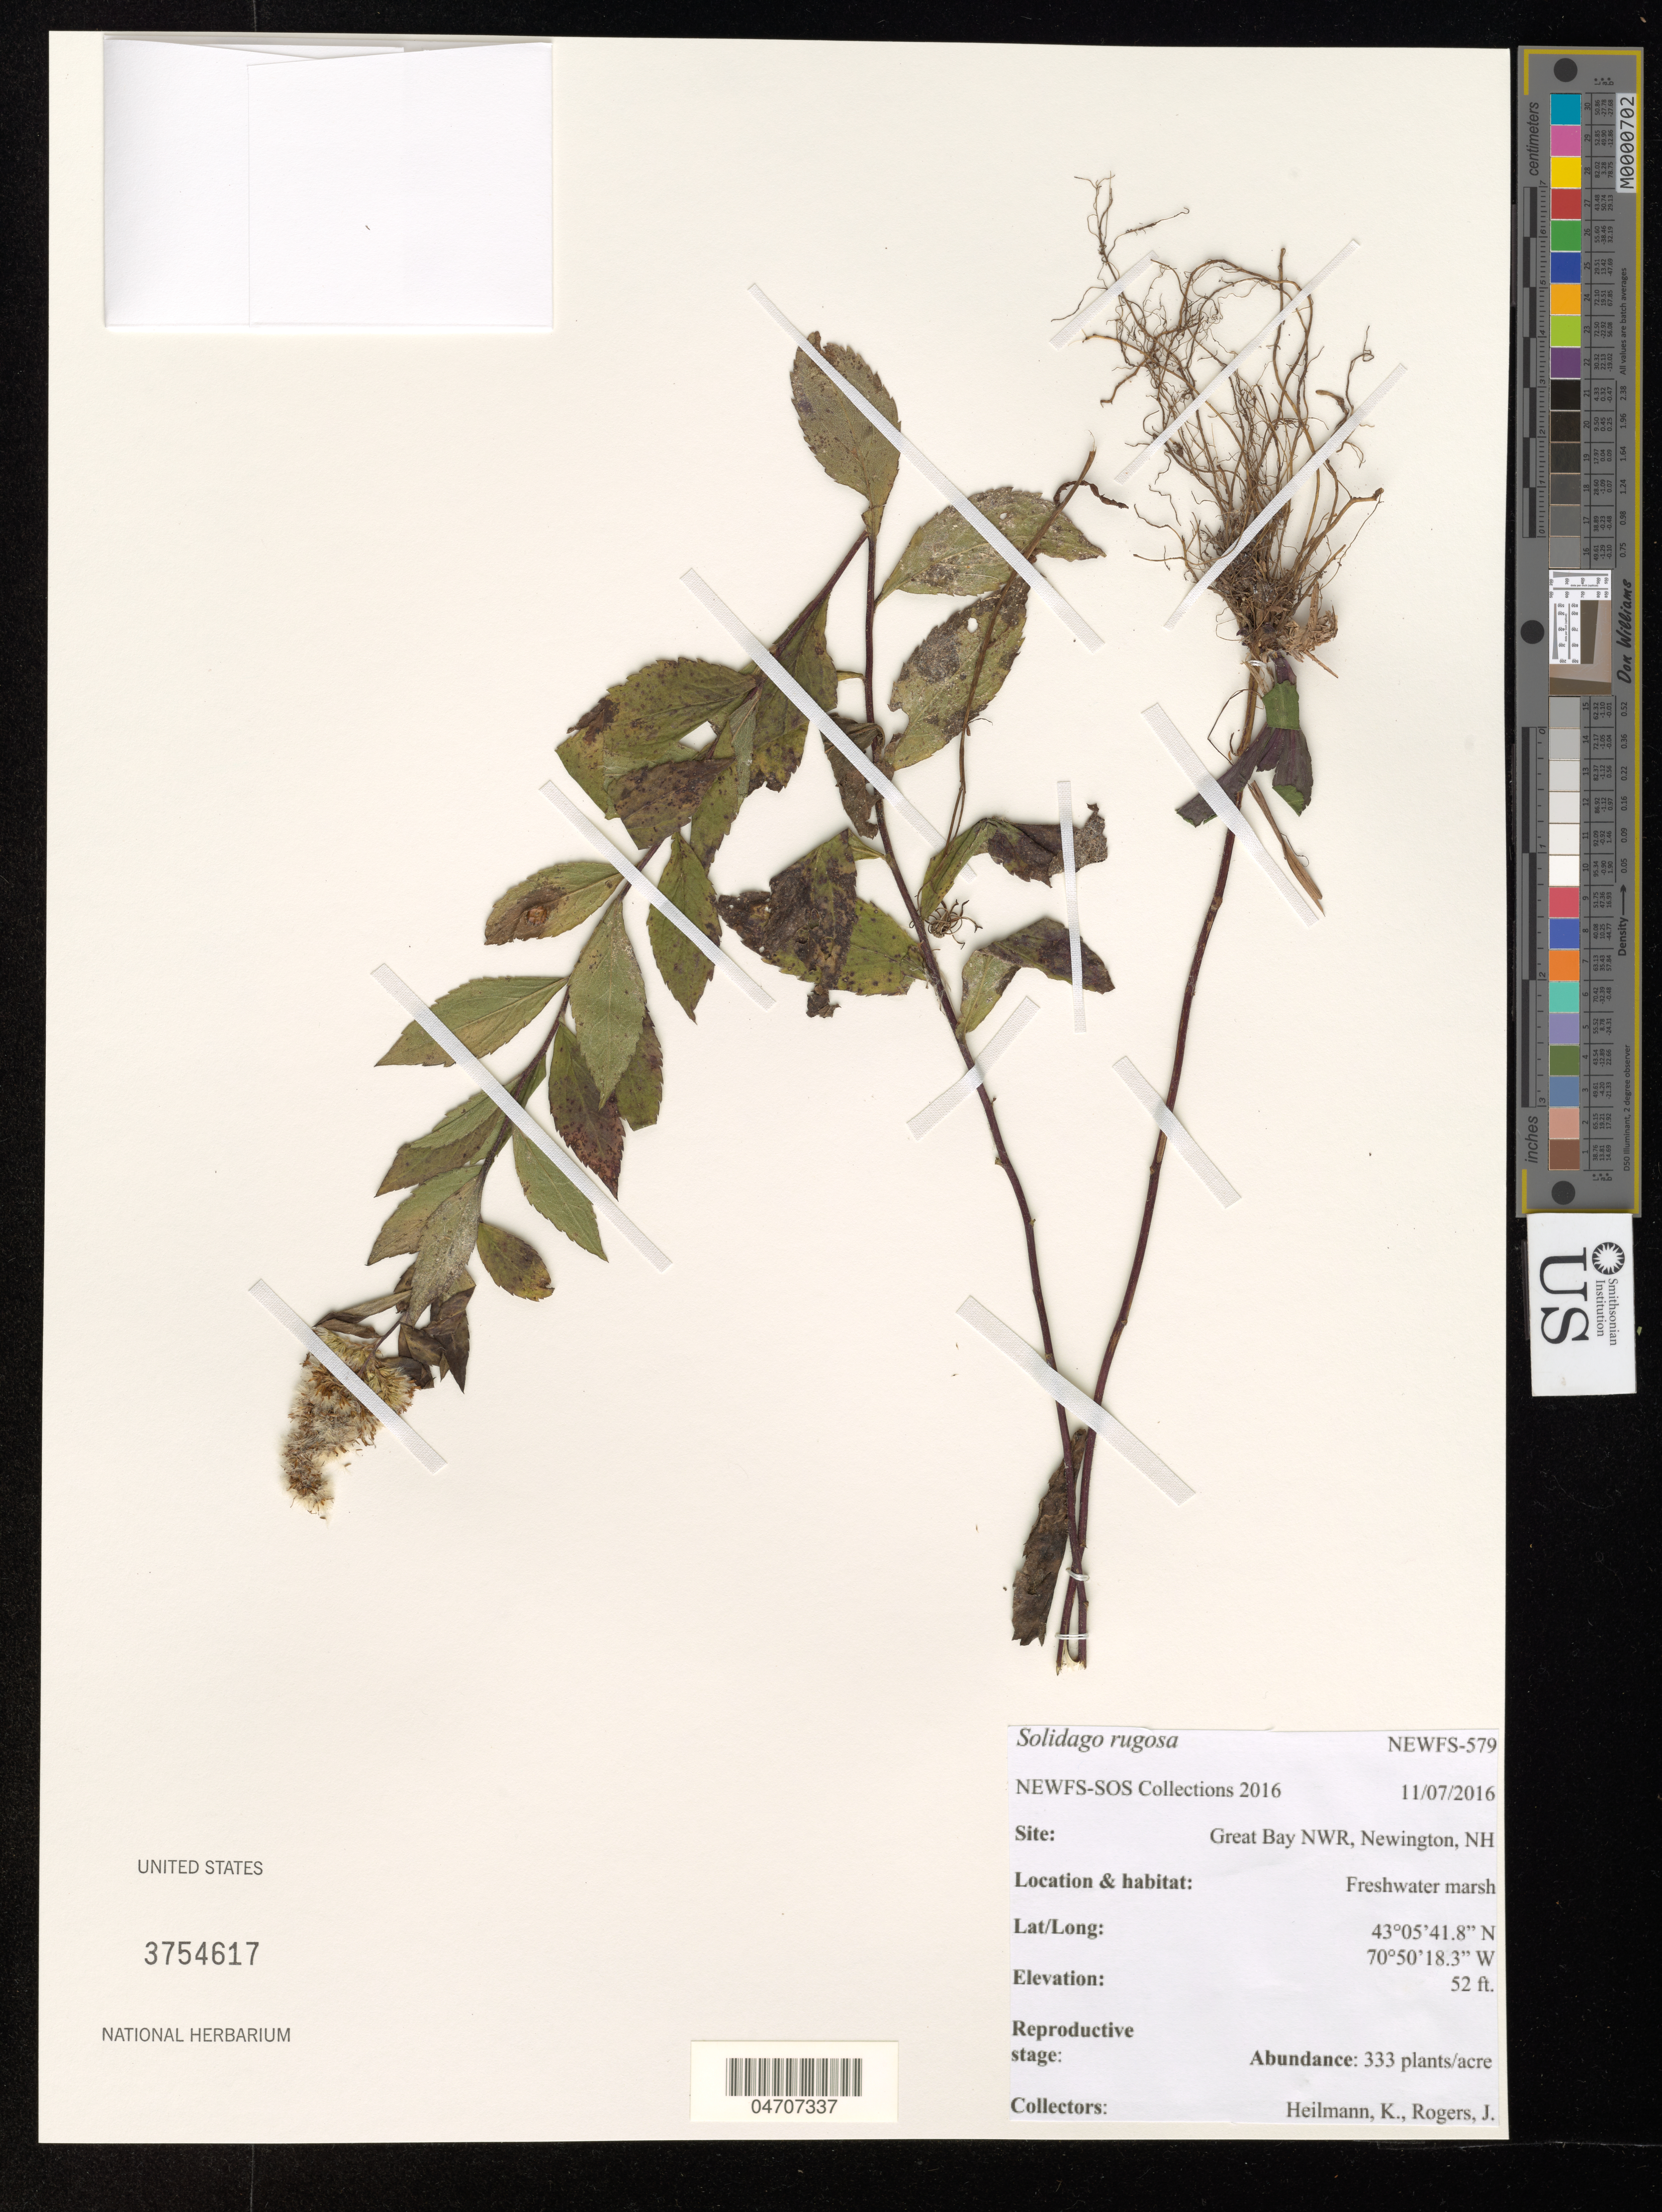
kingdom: Plantae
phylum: Tracheophyta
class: Magnoliopsida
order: Asterales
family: Asteraceae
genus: Solidago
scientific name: Solidago rugosa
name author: Mill.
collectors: K. Heilmann & J. Rogers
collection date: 2016-11-07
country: United States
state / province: New Hampshire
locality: Site: Great Bay NWR, Newington, NH.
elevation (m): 16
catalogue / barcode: US 3754617